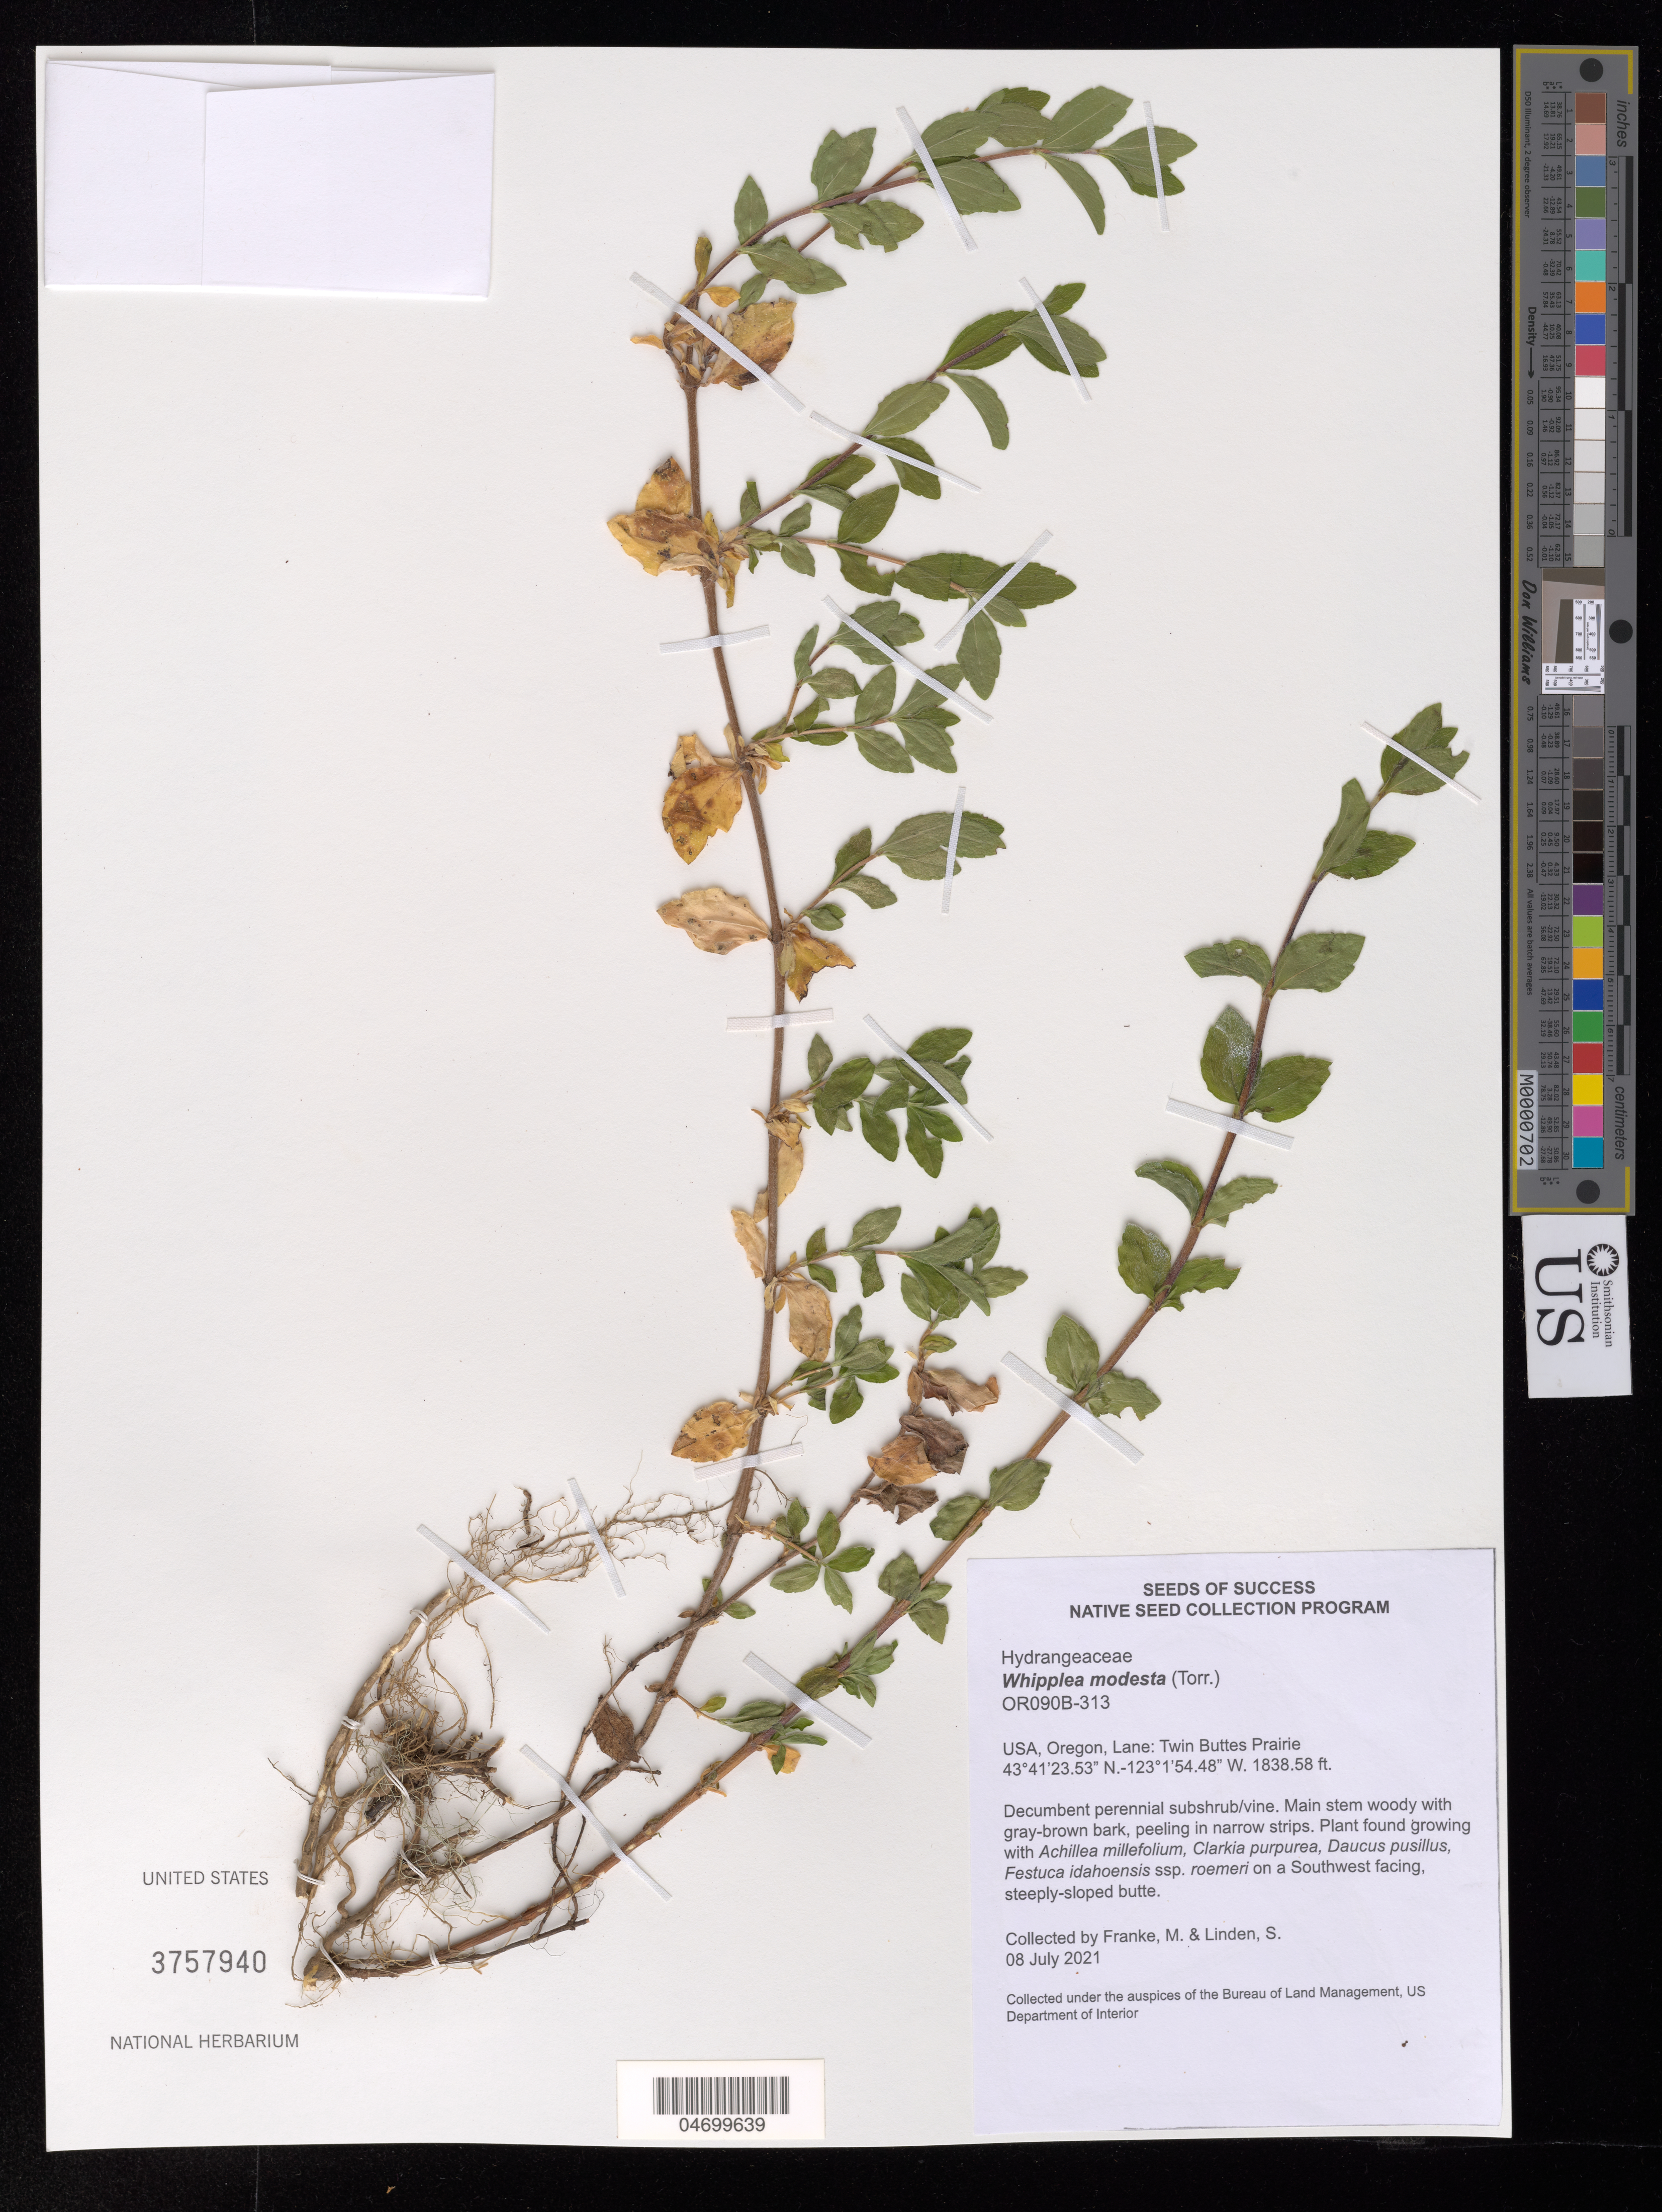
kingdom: Plantae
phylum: Tracheophyta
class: Magnoliopsida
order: Cornales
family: Hydrangeaceae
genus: Whipplea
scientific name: Whipplea modesta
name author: Torr.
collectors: M. Franke & S. Linden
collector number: OR090B-313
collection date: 2021-07-08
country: United States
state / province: Oregon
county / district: Lane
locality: Twin Buttes Prairie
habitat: With Achillea millefolium, Clarkia purpurea, Daucus pusillus, Festuca idahoensis ssp. roemeri.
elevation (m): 560.4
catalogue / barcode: US 3757940